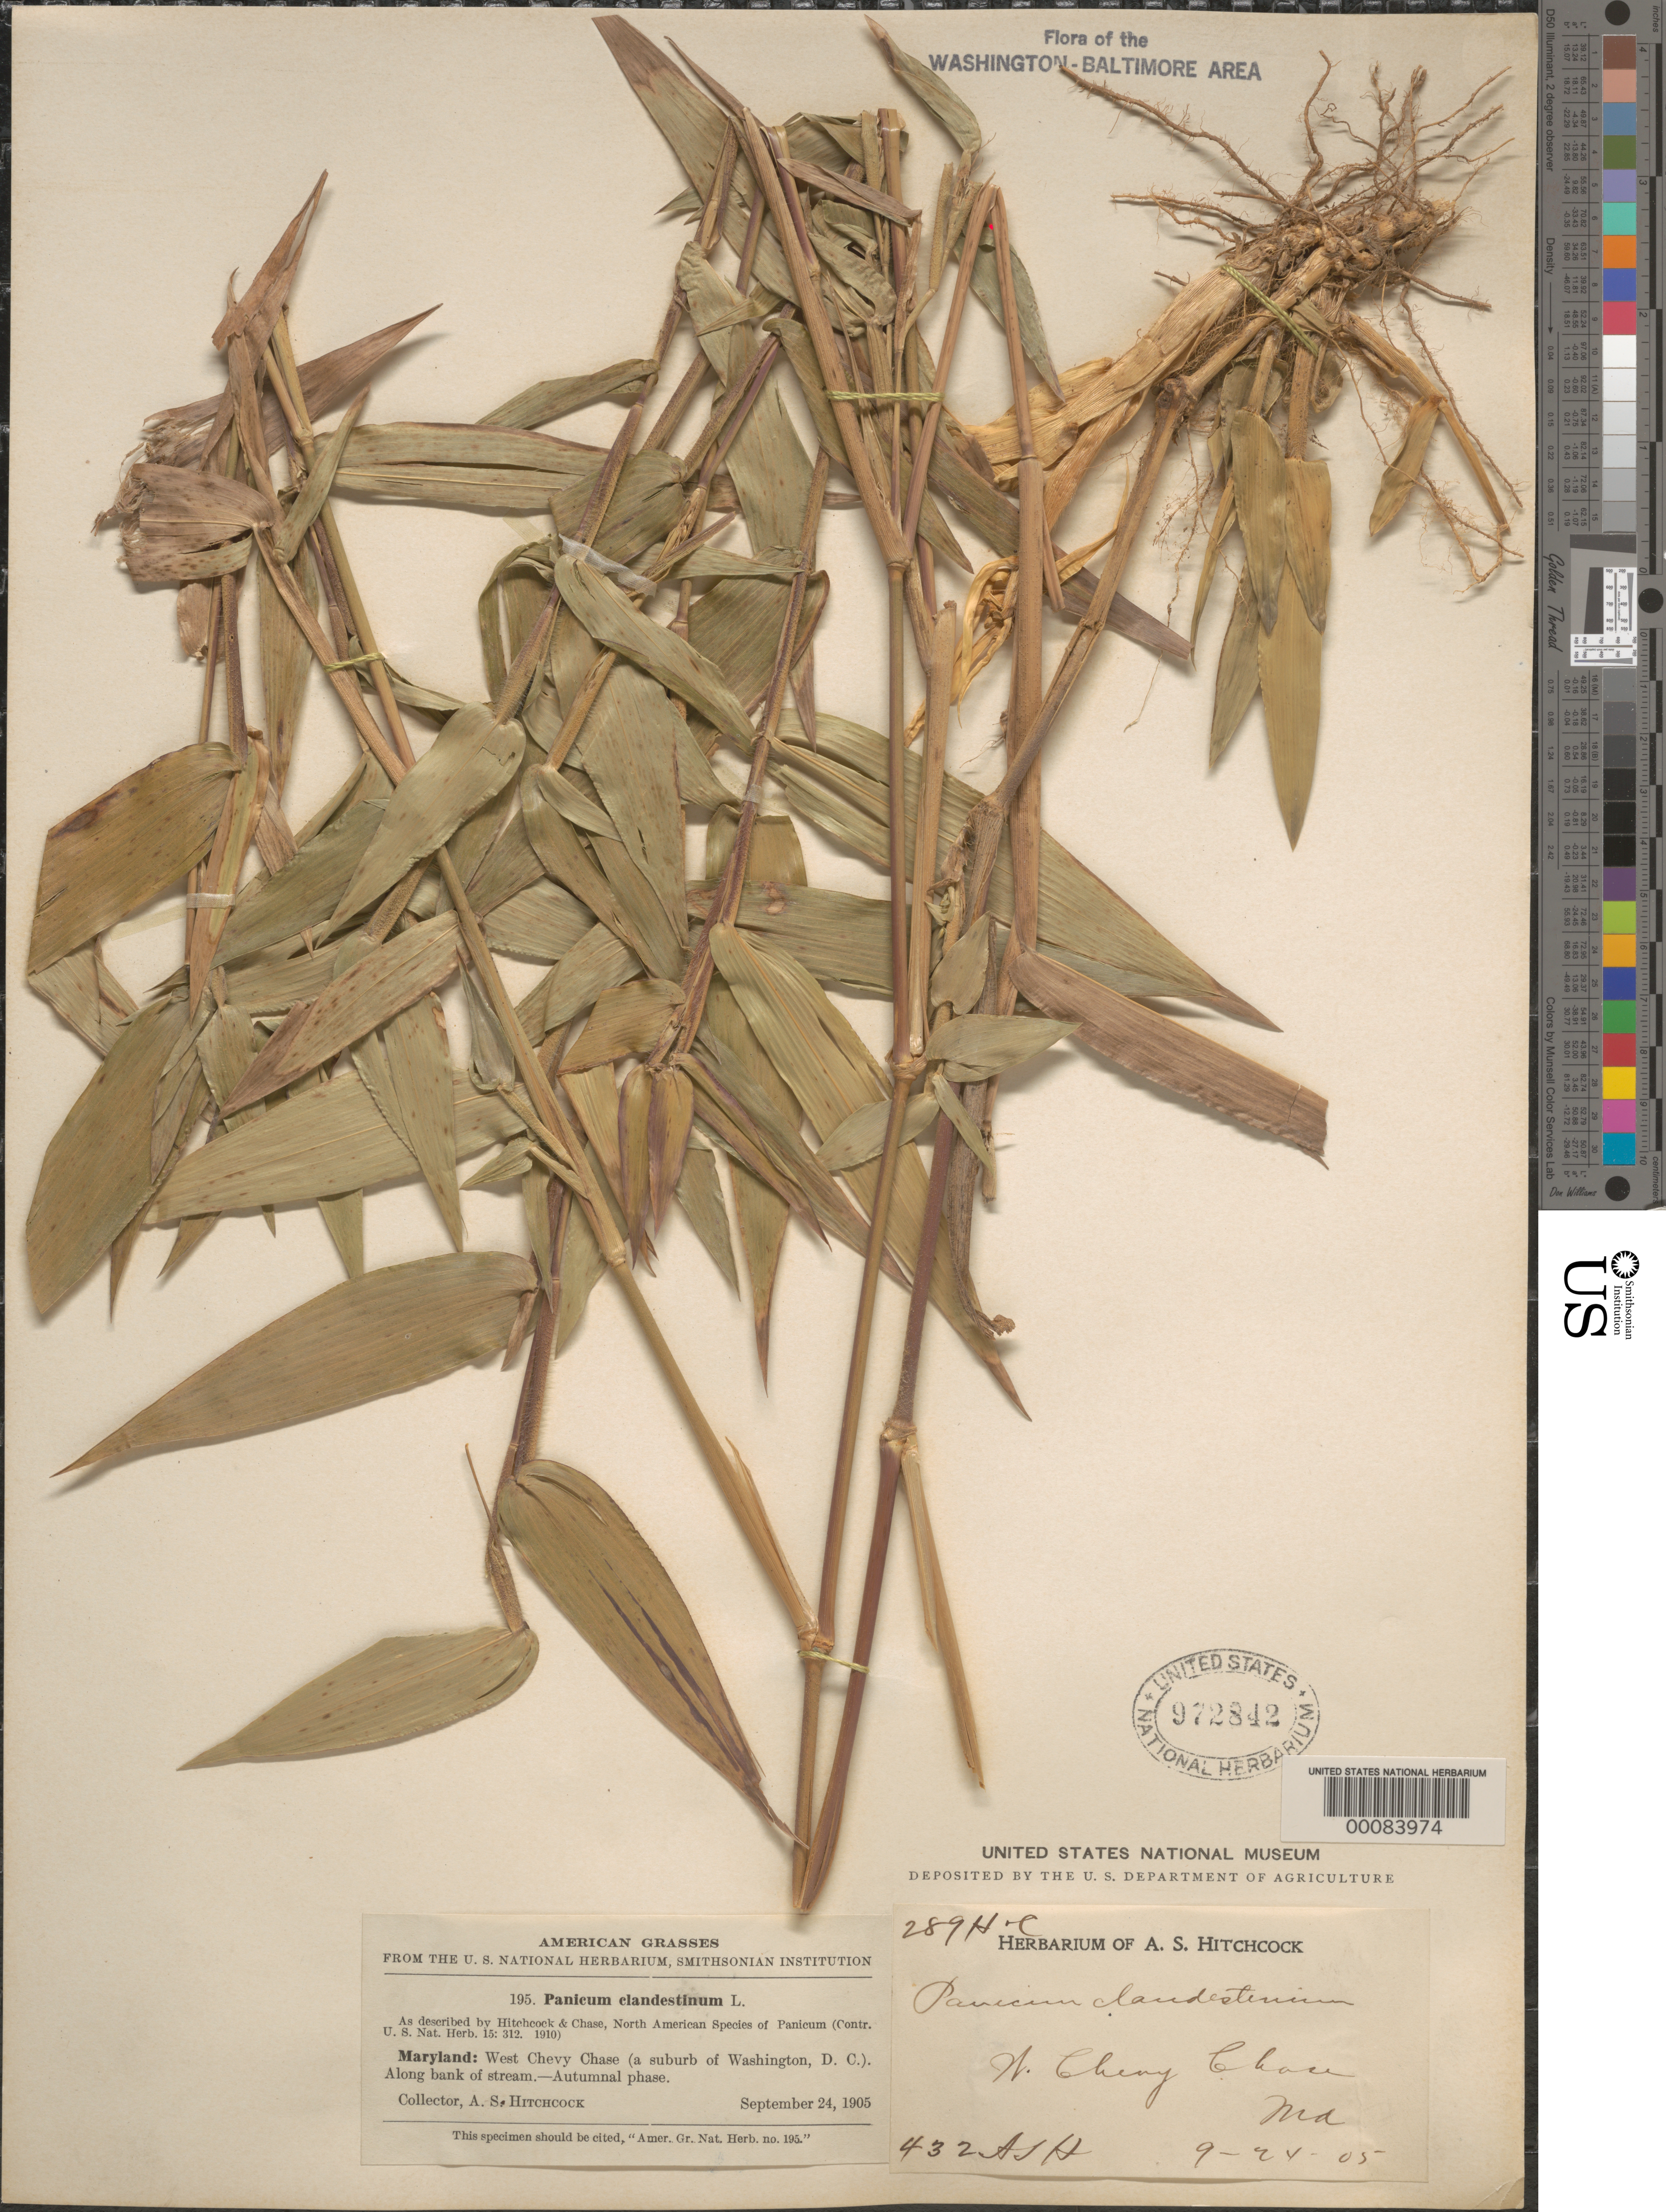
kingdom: Plantae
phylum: Tracheophyta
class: Liliopsida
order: Poales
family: Poaceae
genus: Dichanthelium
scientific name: Dichanthelium clandestinum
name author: (L.) Gould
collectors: A. S. Hitchcock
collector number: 432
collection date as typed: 24 Sep 1905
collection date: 1905-09-24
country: United States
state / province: Maryland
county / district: Montgomery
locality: West Chevy Chase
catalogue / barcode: US 972842